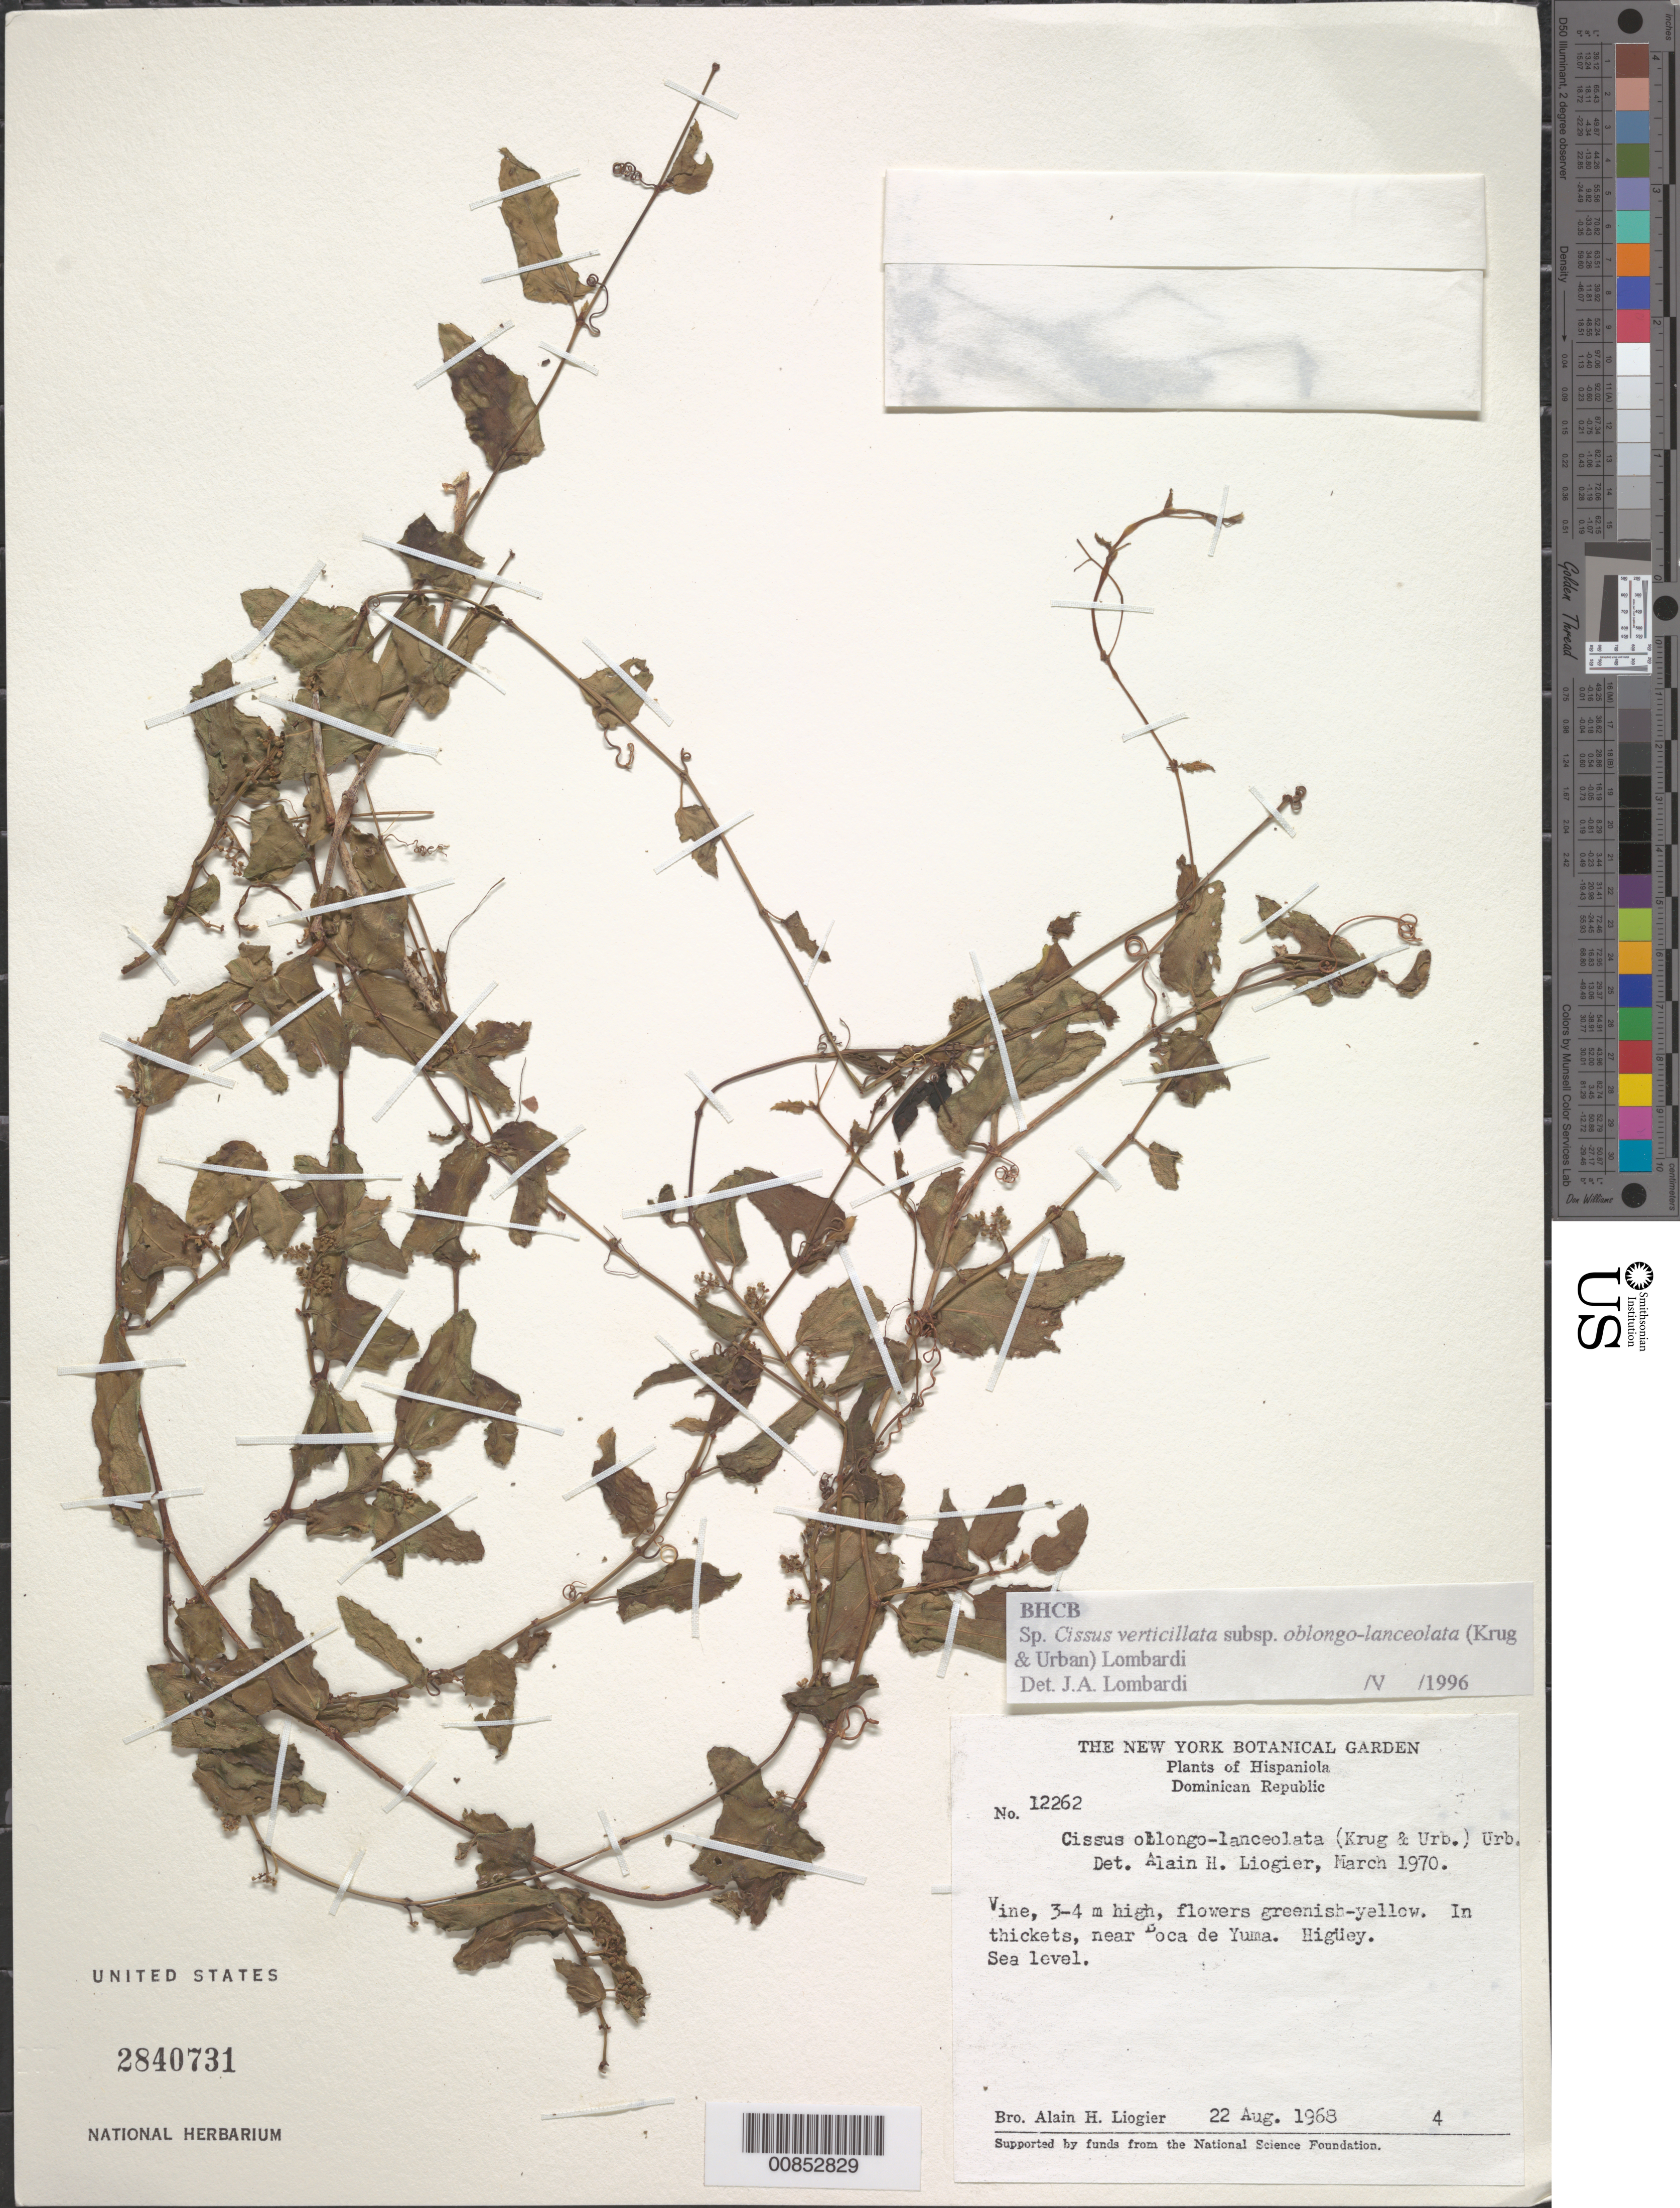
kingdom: Plantae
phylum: Tracheophyta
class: Magnoliopsida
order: Vitales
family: Vitaceae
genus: Cissus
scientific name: Cissus verticillata subsp. oblongolanceolata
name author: (Krug & Urb.) Lombardi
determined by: Lombardi, Julio A.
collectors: A. H. Liogier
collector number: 12262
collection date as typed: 22 Aug 1968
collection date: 1968-08-22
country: Dominican Republic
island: Hispaniola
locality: Near Boca de Yuma, Higüey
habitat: In thickets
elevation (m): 0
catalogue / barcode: US 2840731